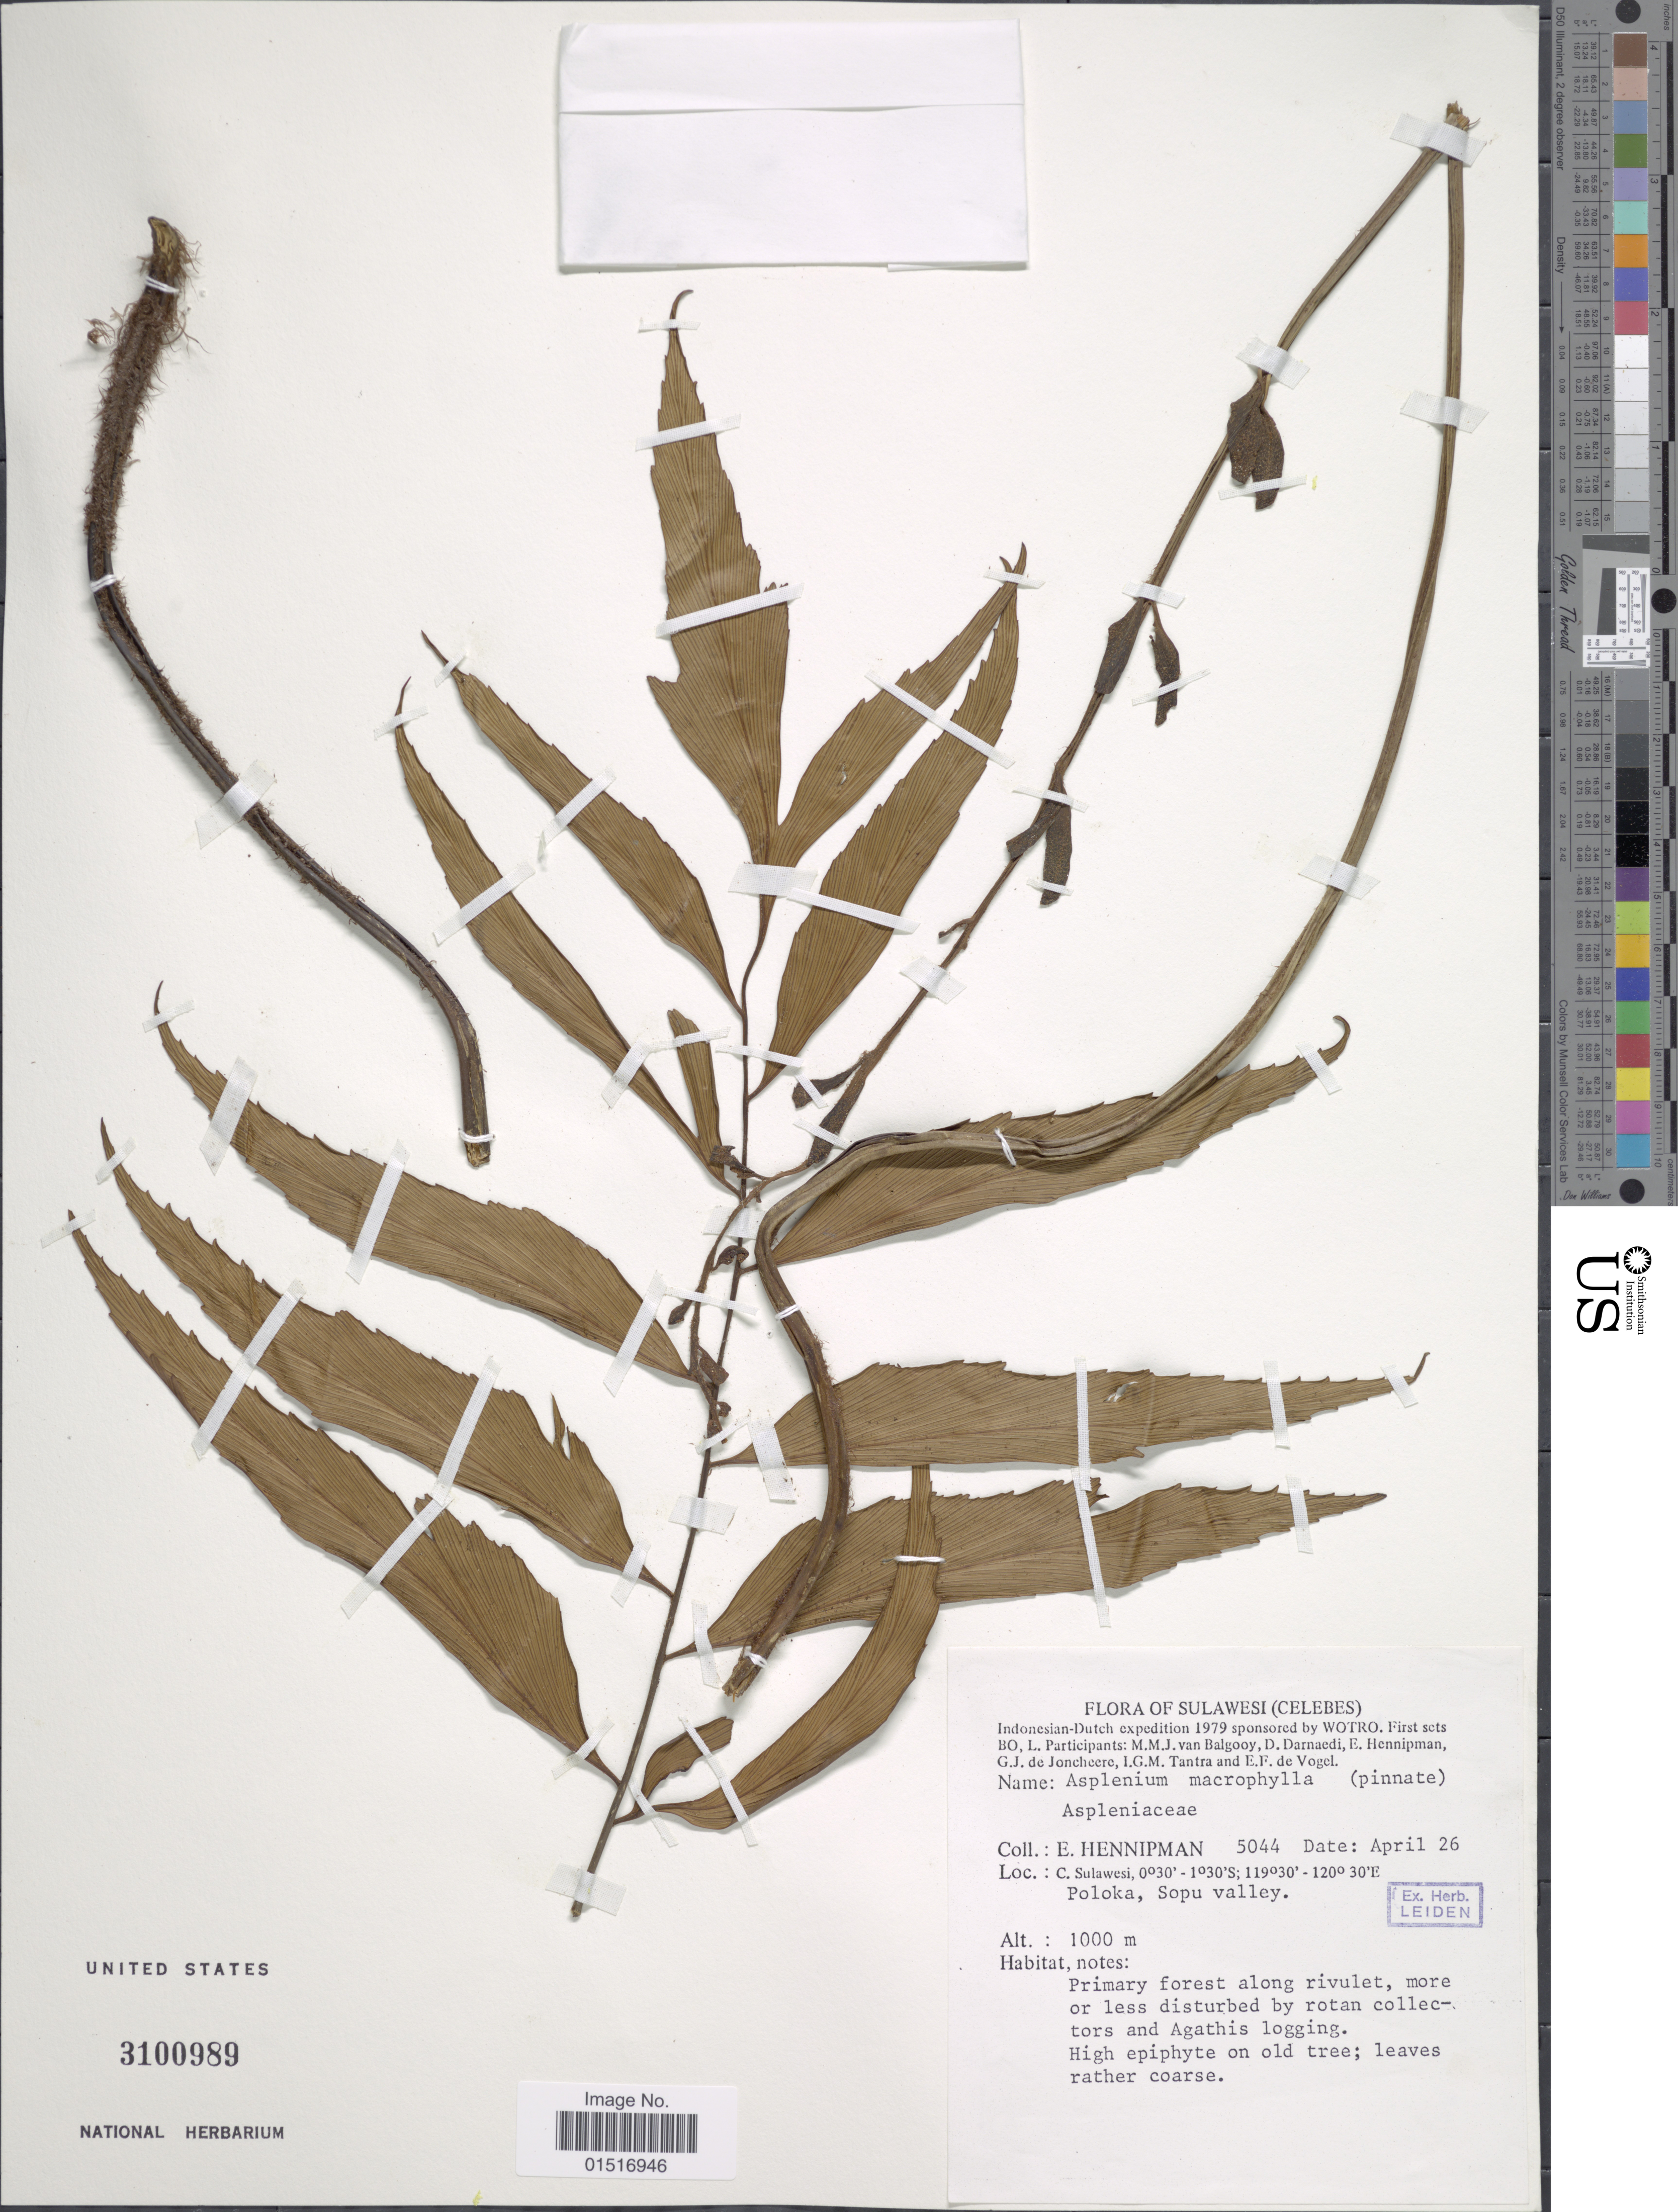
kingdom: Plantae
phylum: Tracheophyta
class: Polypodiopsida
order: Polypodiales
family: Aspleniaceae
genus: Asplenium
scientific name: Asplenium polyodon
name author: G. Forst.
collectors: E. Hennipman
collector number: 5044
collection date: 1979-04-26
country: Indonesia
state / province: Sulawesi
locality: Sulawesi (Celebes). C. Sulawesi. Poloka, Sopu valley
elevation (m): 1000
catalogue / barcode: US 3100989